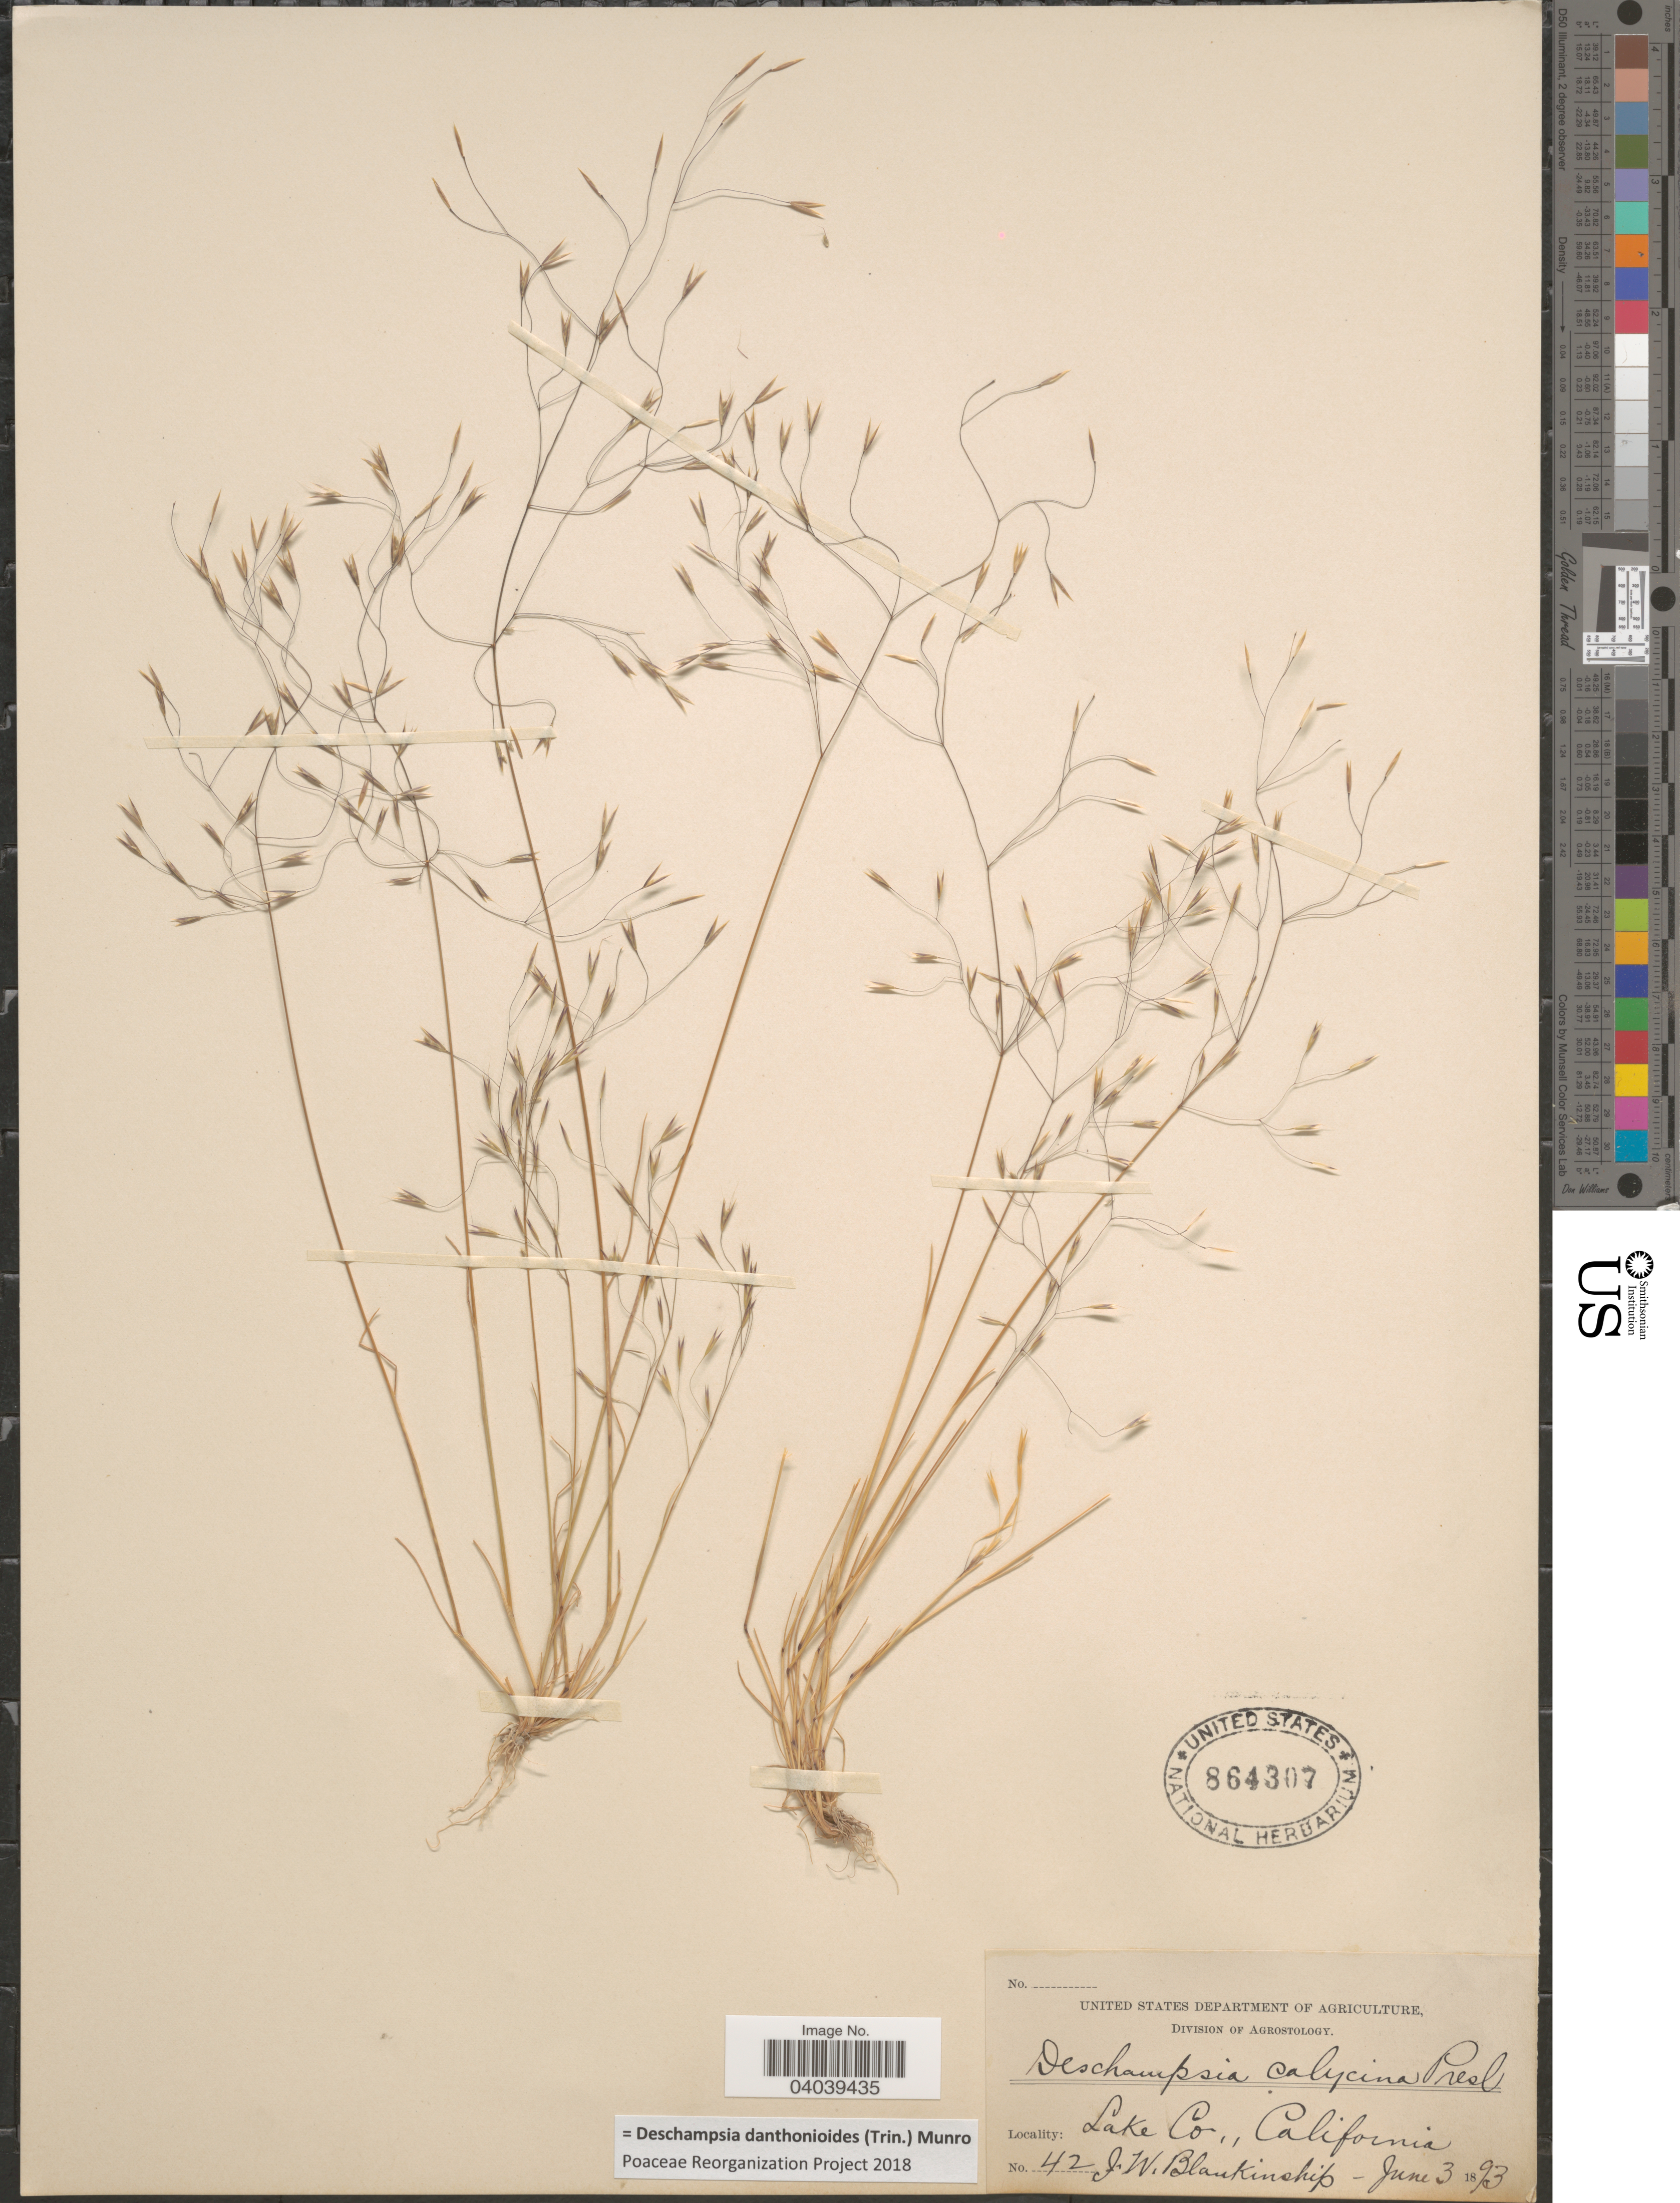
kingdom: Plantae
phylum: Tracheophyta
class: Liliopsida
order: Poales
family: Poaceae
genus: Deschampsia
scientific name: Deschampsia danthonioides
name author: (Trin.) Munro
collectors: J. W. Blankinship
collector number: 42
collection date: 1893-06-03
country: United States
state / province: California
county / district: Lake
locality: Lake Co.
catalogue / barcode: US 864307